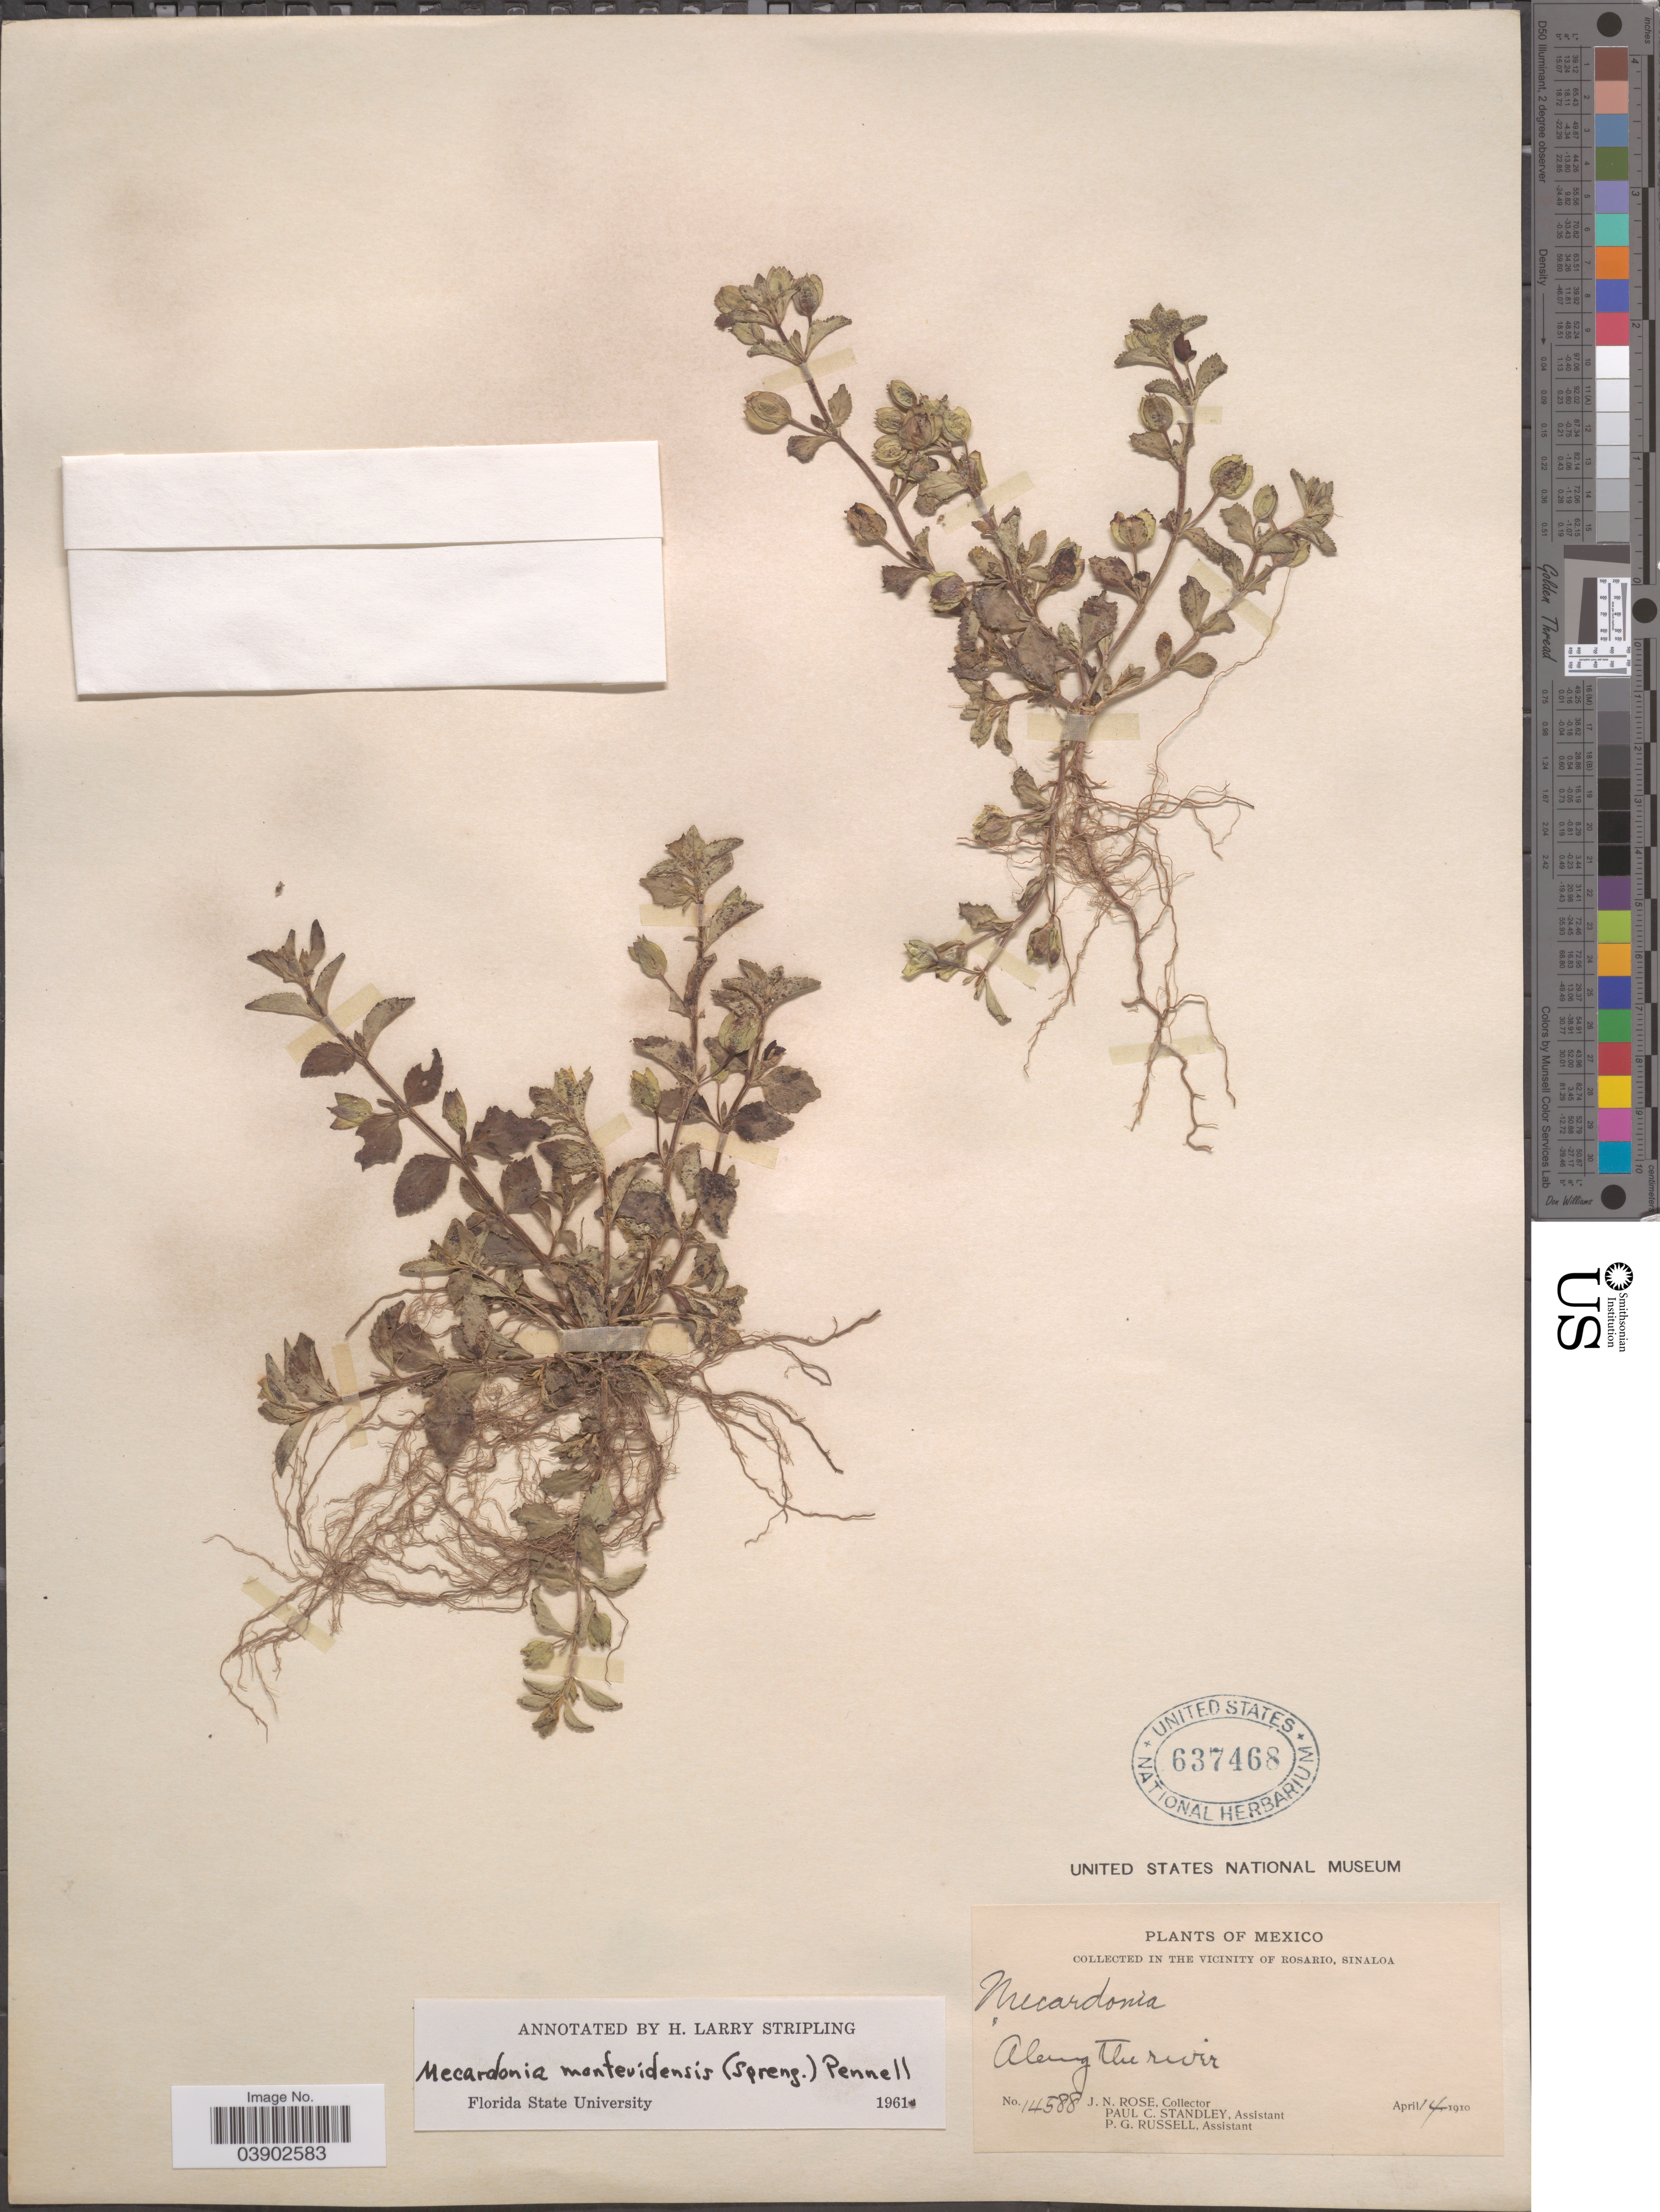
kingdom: Plantae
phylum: Tracheophyta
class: Magnoliopsida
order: Lamiales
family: Plantaginaceae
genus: Mecardonia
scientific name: Mecardonia procumbens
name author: (Mill.) Small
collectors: J. N. Rose, P. C. Standley & P. G. Russell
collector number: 14588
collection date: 1910-04-14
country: Mexico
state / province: Sinaloa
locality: Vicinity of Rosario. Along the river.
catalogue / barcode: US 637468